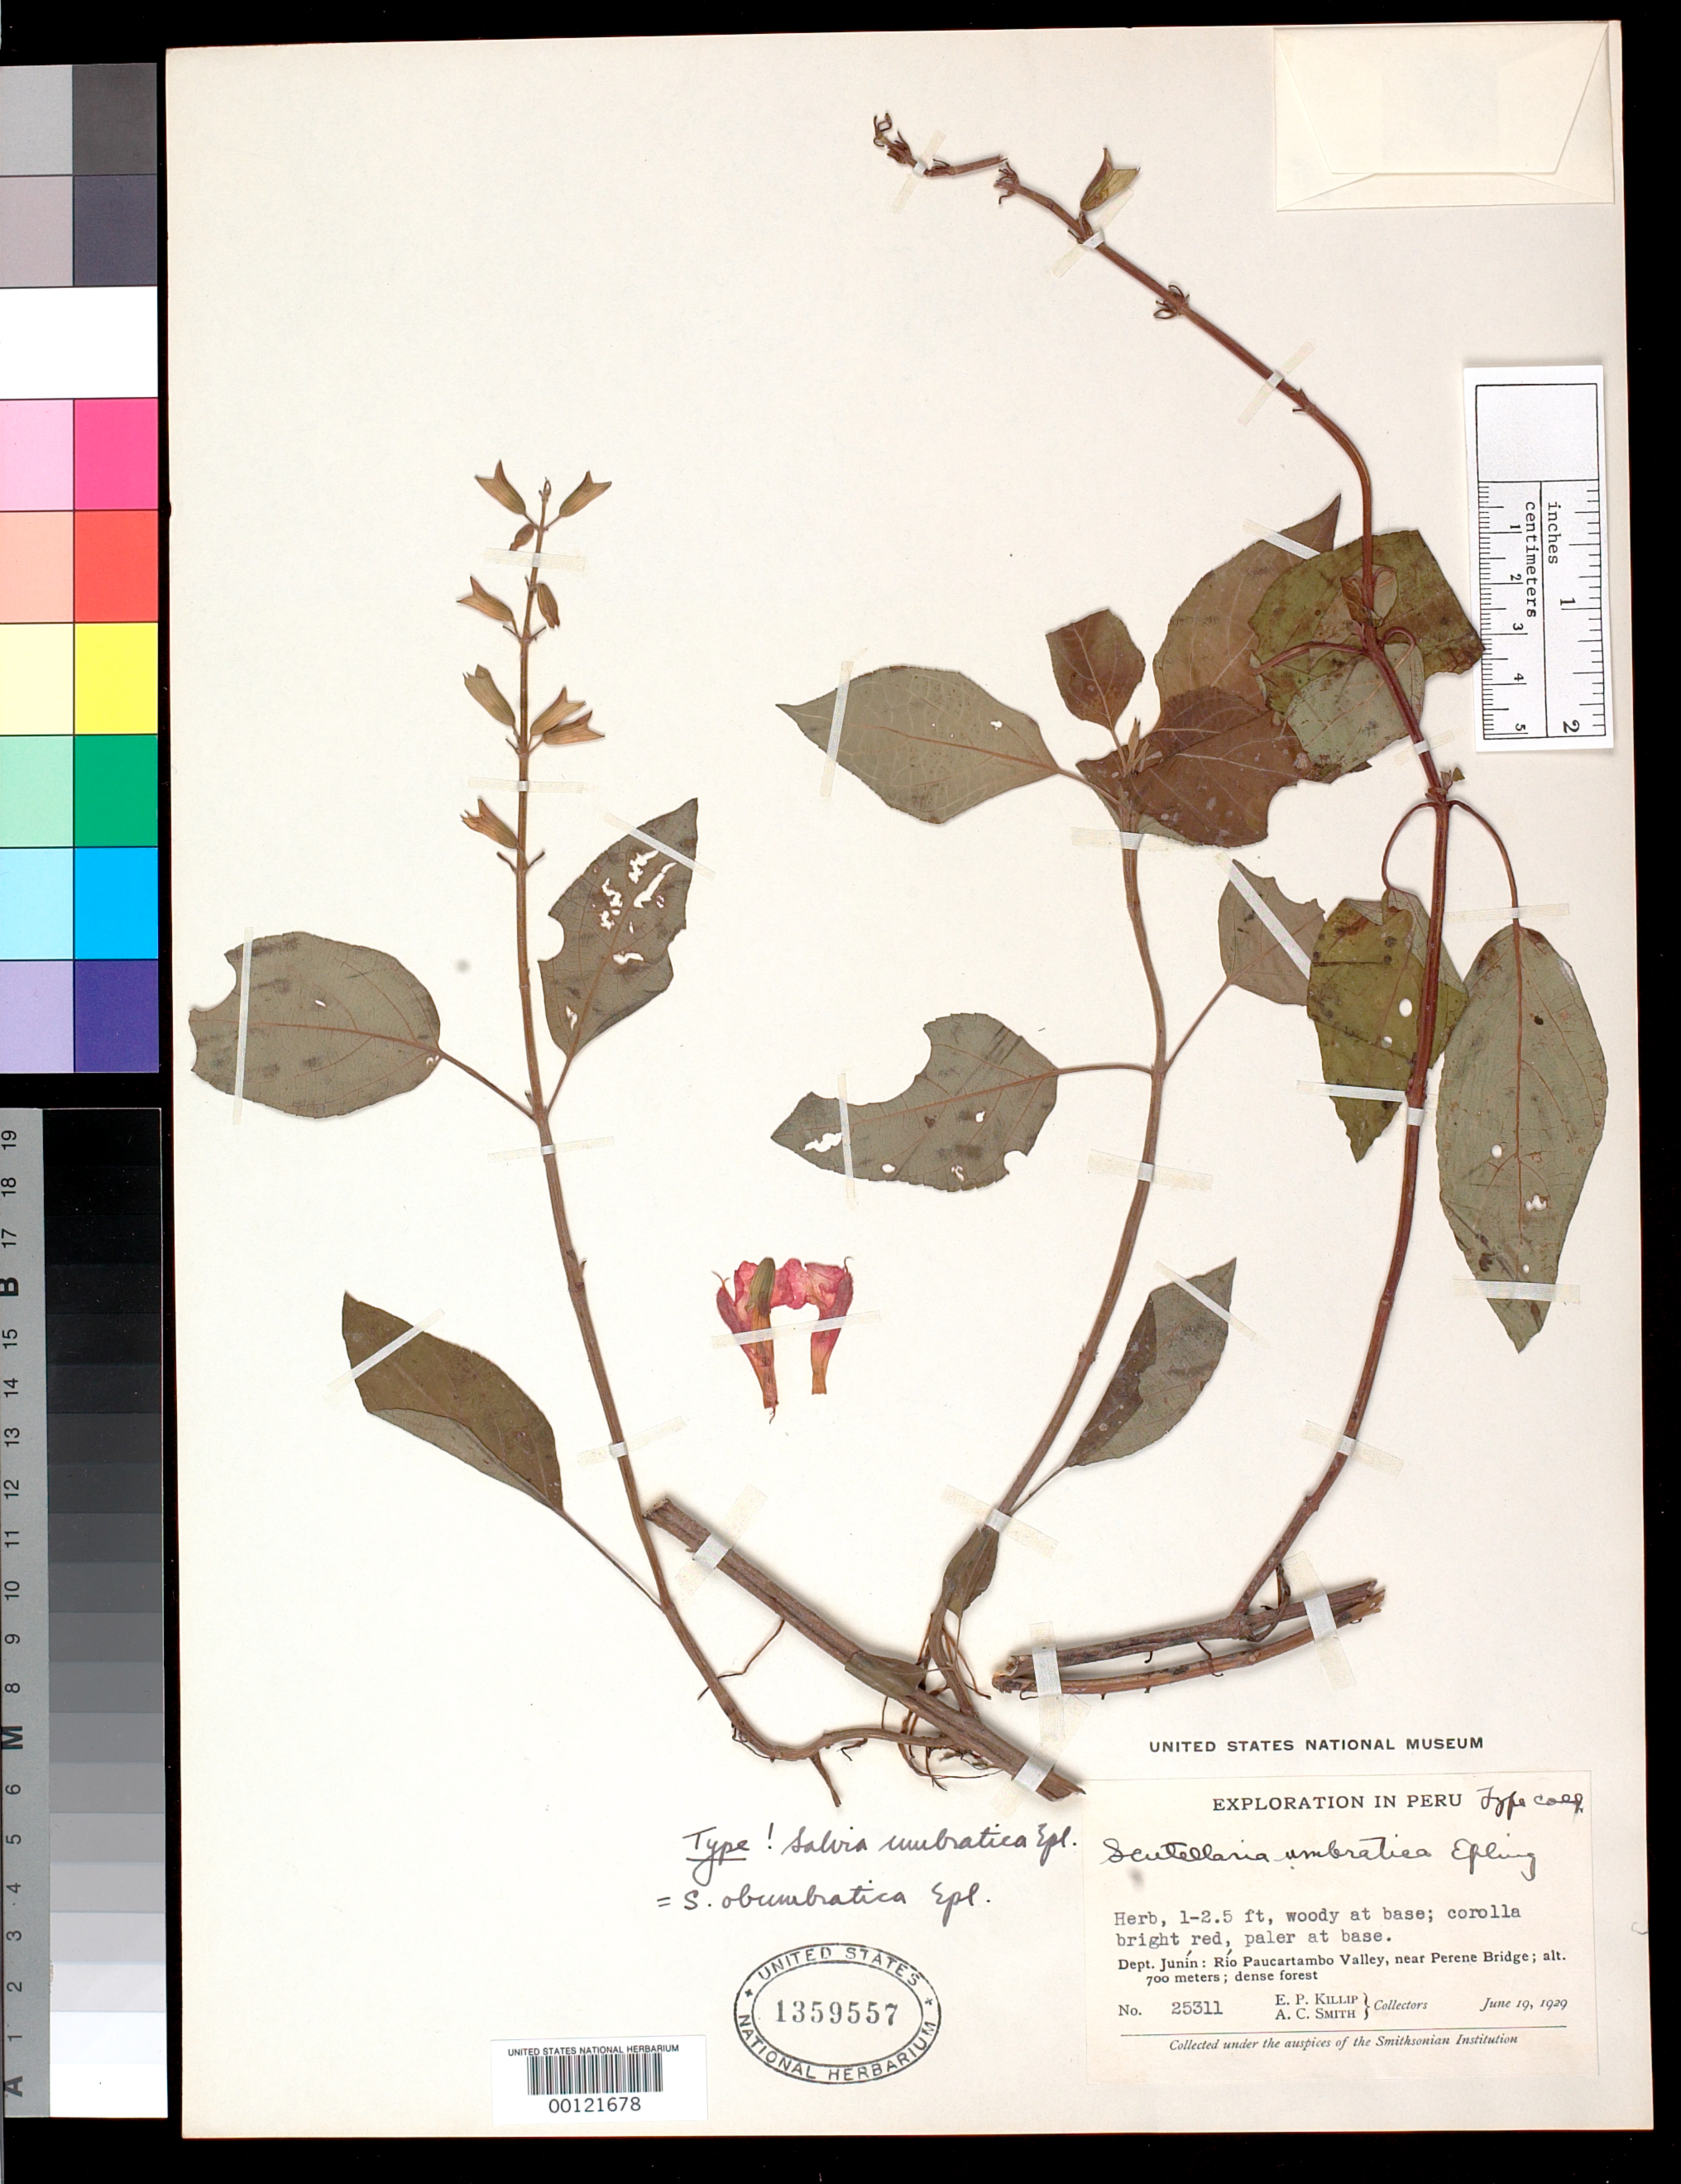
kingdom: Plantae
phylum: Tracheophyta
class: Magnoliopsida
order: Lamiales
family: Lamiaceae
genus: Salvia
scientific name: Salvia umbratica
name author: Epling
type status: Holotype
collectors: E. P. Killip & A. C. Smith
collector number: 25311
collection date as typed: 19 Jun 1929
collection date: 1929-06-19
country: Peru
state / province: Junín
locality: Dept. Junín: Río Paucartambo Valley, near Perene Bridge.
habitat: Dense forest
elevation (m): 700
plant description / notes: Later homonym of Salvia umbratica Hance (1870).; Also a type of Salvia obumbrata Epling, nom. nov.; Replacement name for Salvia umbratica Epling (1935), non S. umbratica Hance (1870).; Also a type of Salvia umbratica Epling, nom. illeg.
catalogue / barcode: US 1359557